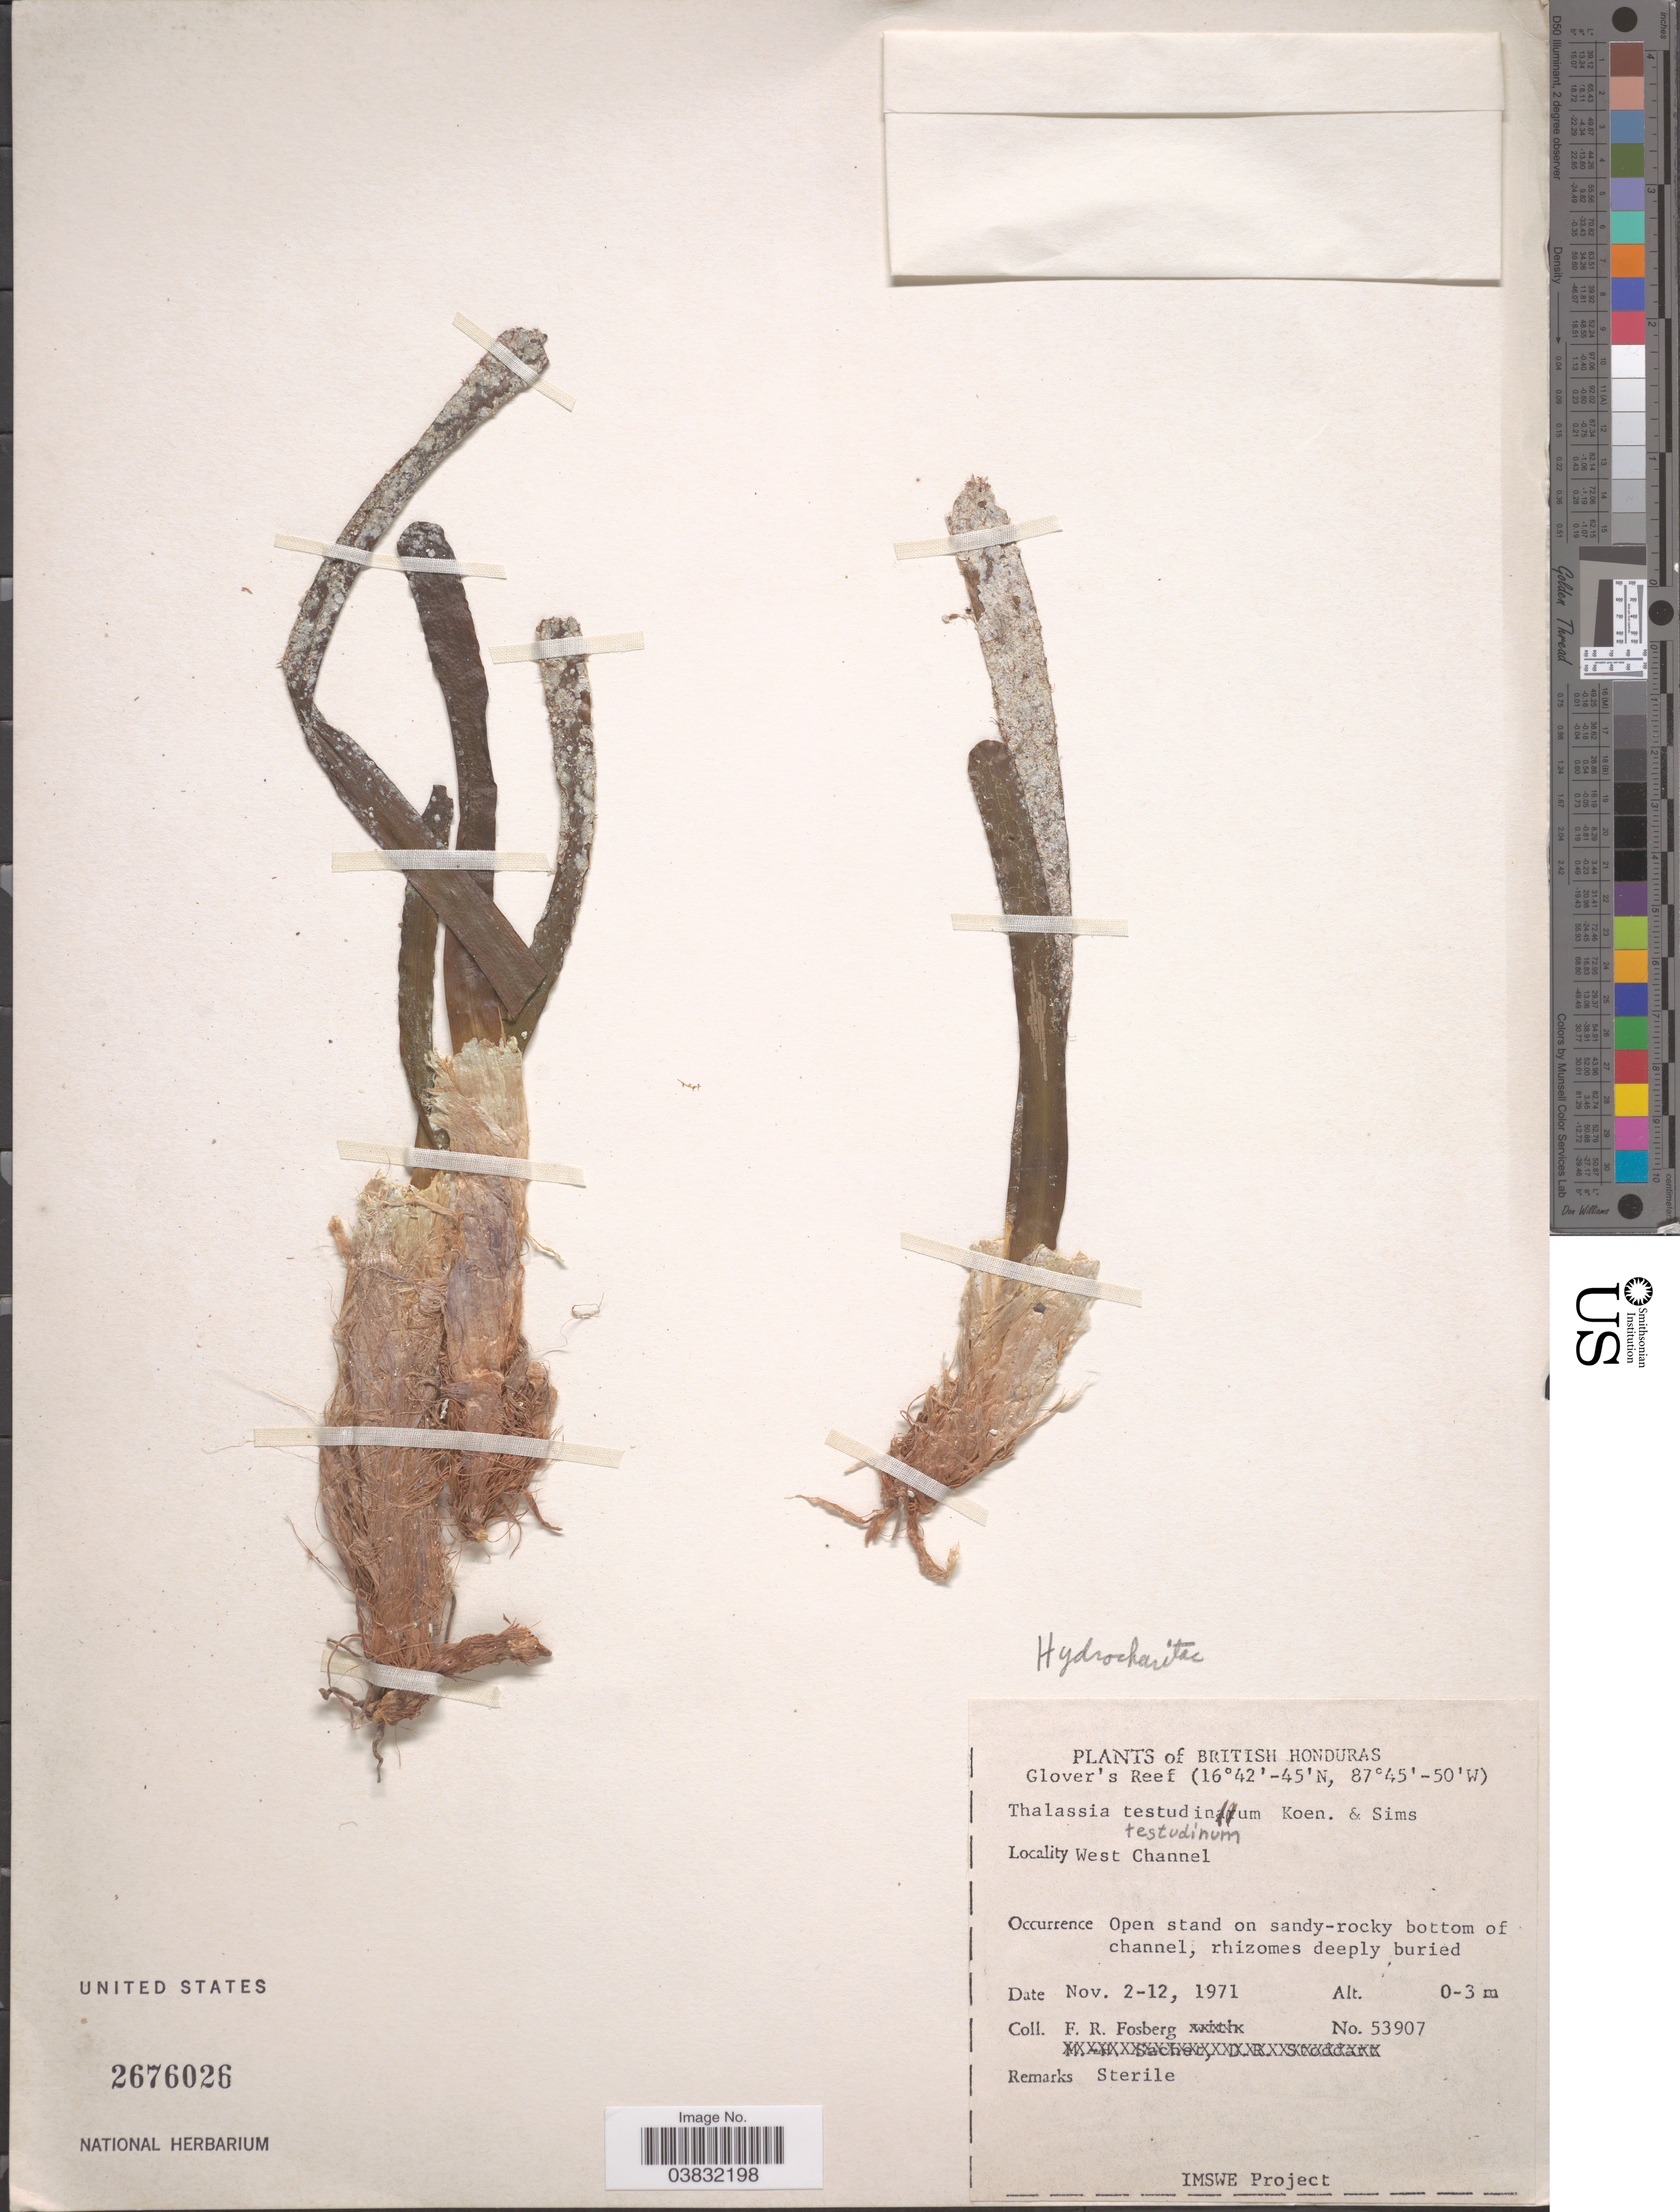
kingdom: Plantae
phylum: Tracheophyta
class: Liliopsida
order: Alismatales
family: Hydrocharitaceae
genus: Thalassia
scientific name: Thalassia testudinum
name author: Banks & Sol. ex K.D. Koenig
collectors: F. R. Fosberg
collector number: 53907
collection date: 1971-11-02/1971-11-12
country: Belize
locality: British Honruas. Glover's Reef. West Channel.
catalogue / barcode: US 2676026